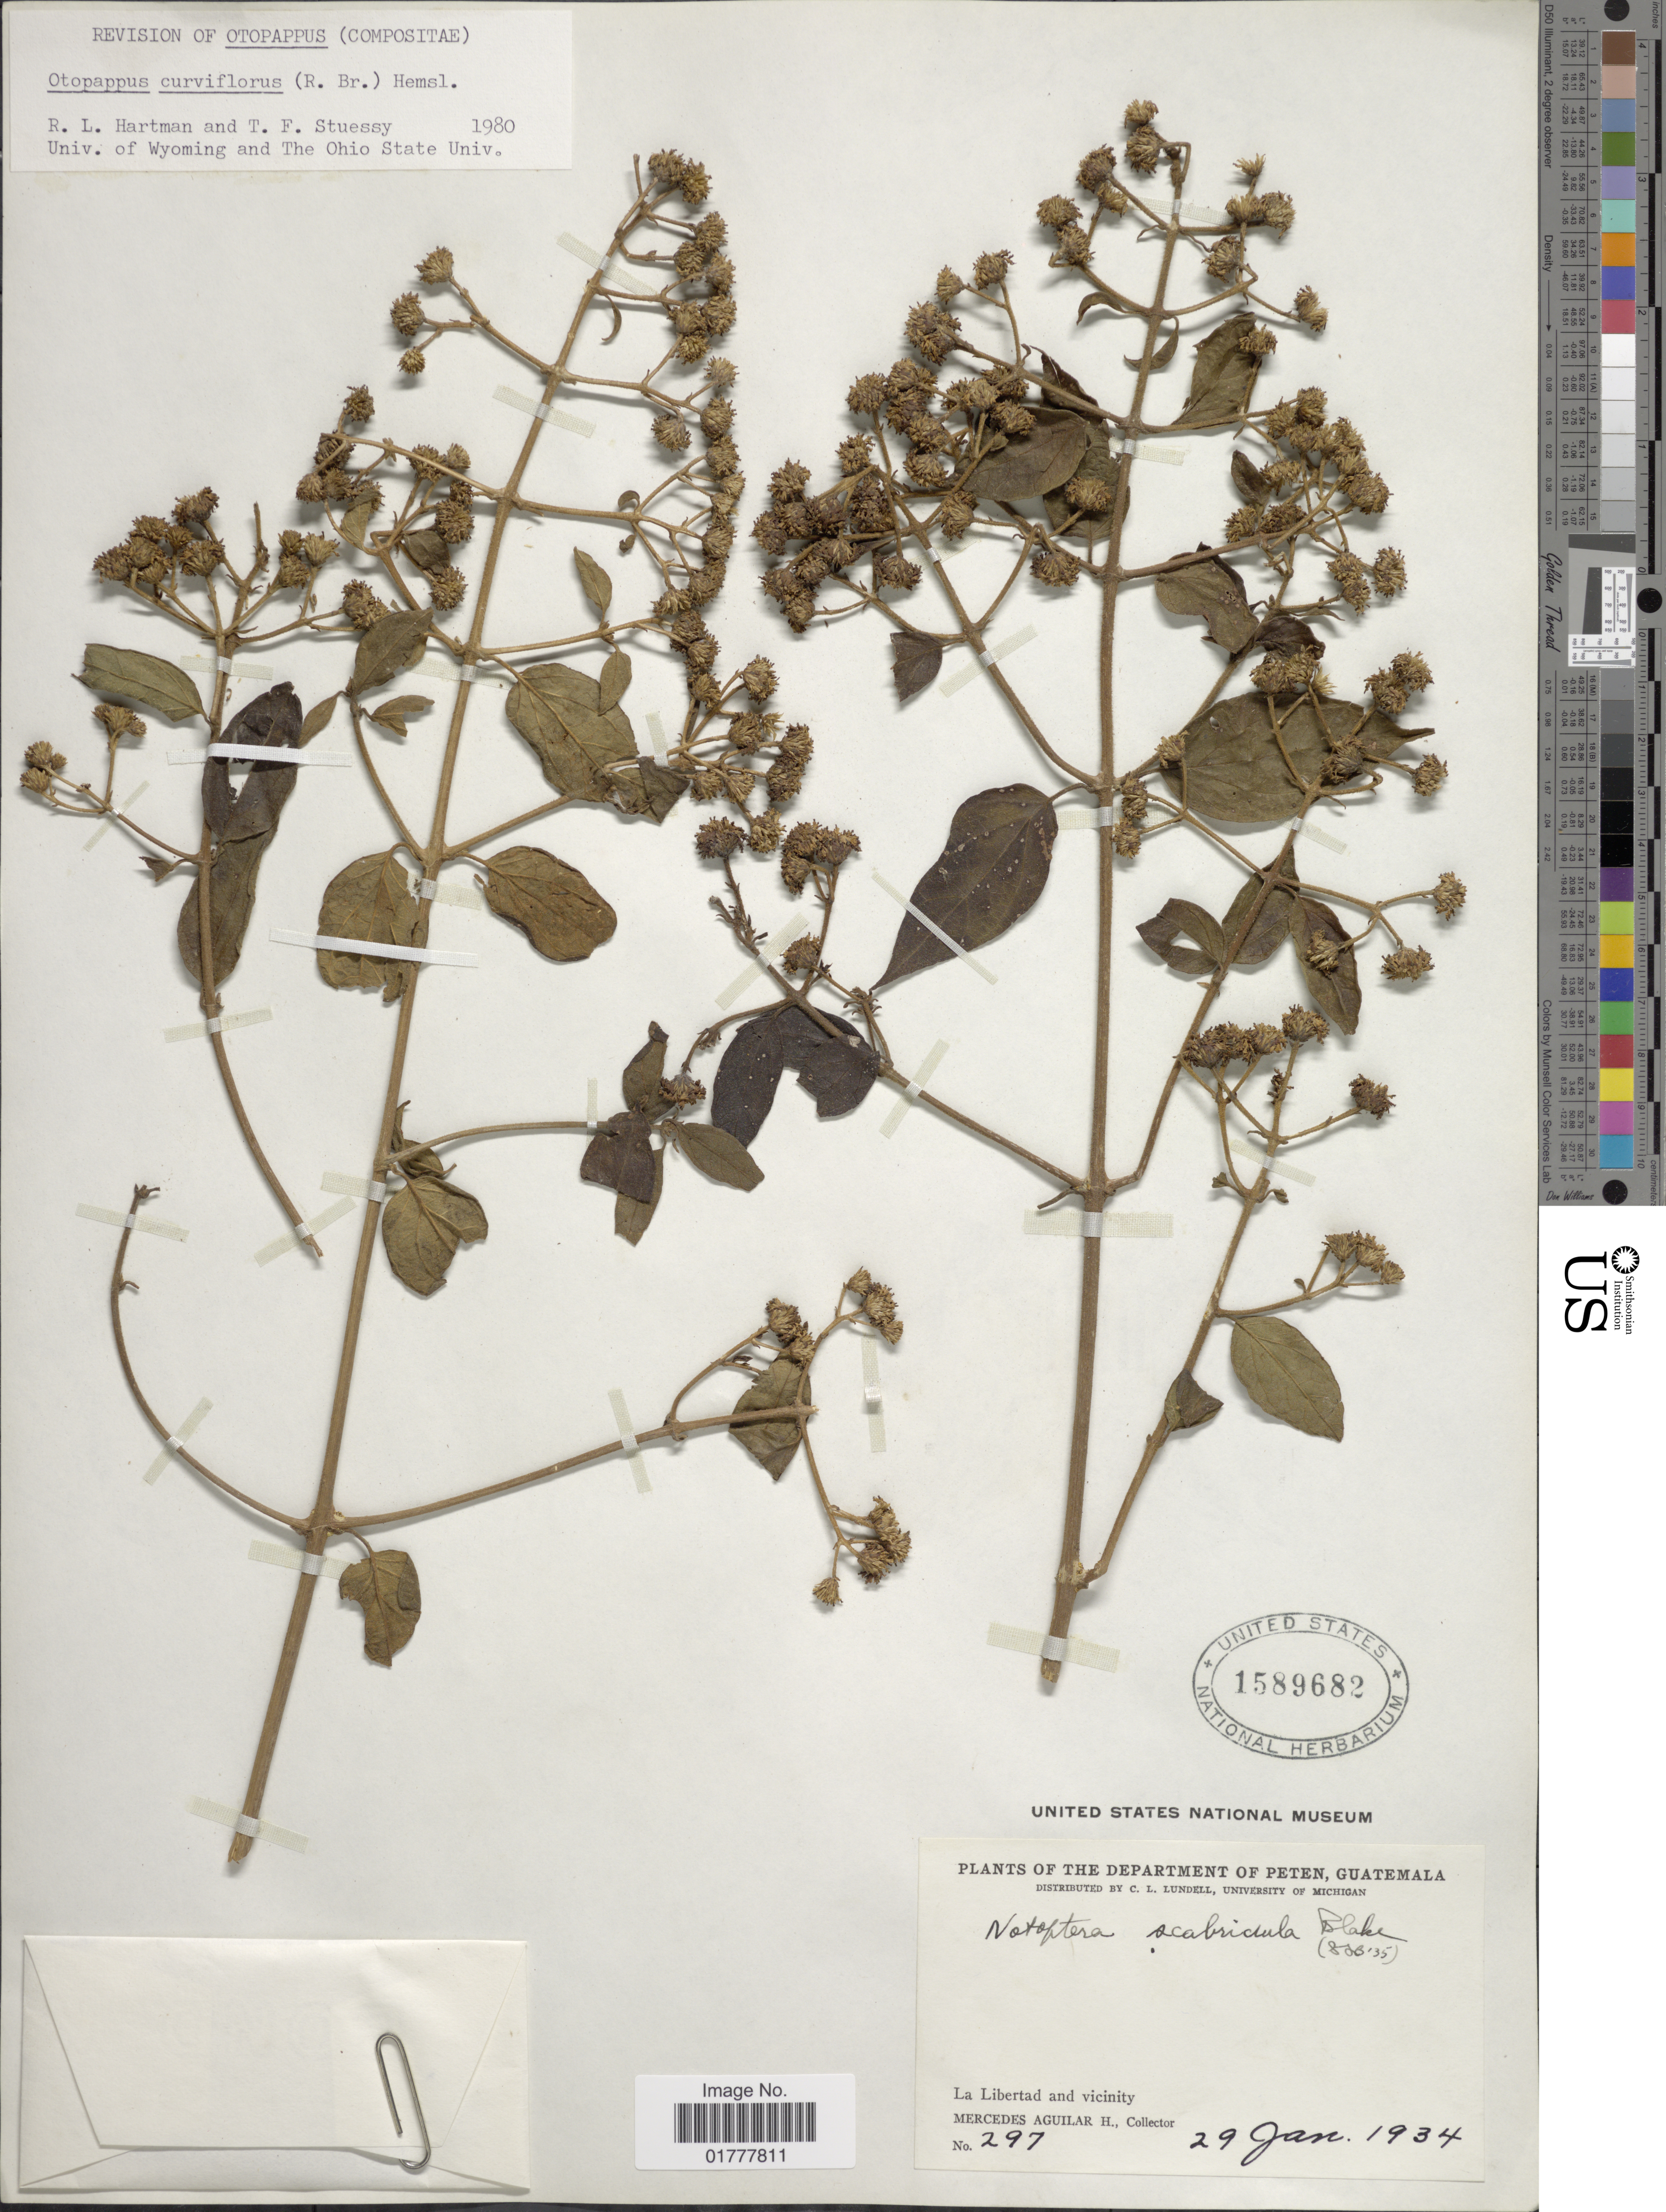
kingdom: Plantae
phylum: Tracheophyta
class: Magnoliopsida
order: Asterales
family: Asteraceae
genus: Otopappus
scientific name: Otopappus curviflorus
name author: (R. Br.) Hemsl.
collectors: M. Aguilar H.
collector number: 297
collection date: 1934-01-29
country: Guatemala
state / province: El Petén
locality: Department of Peten. La Libertad and vicinity.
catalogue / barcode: US 1589682